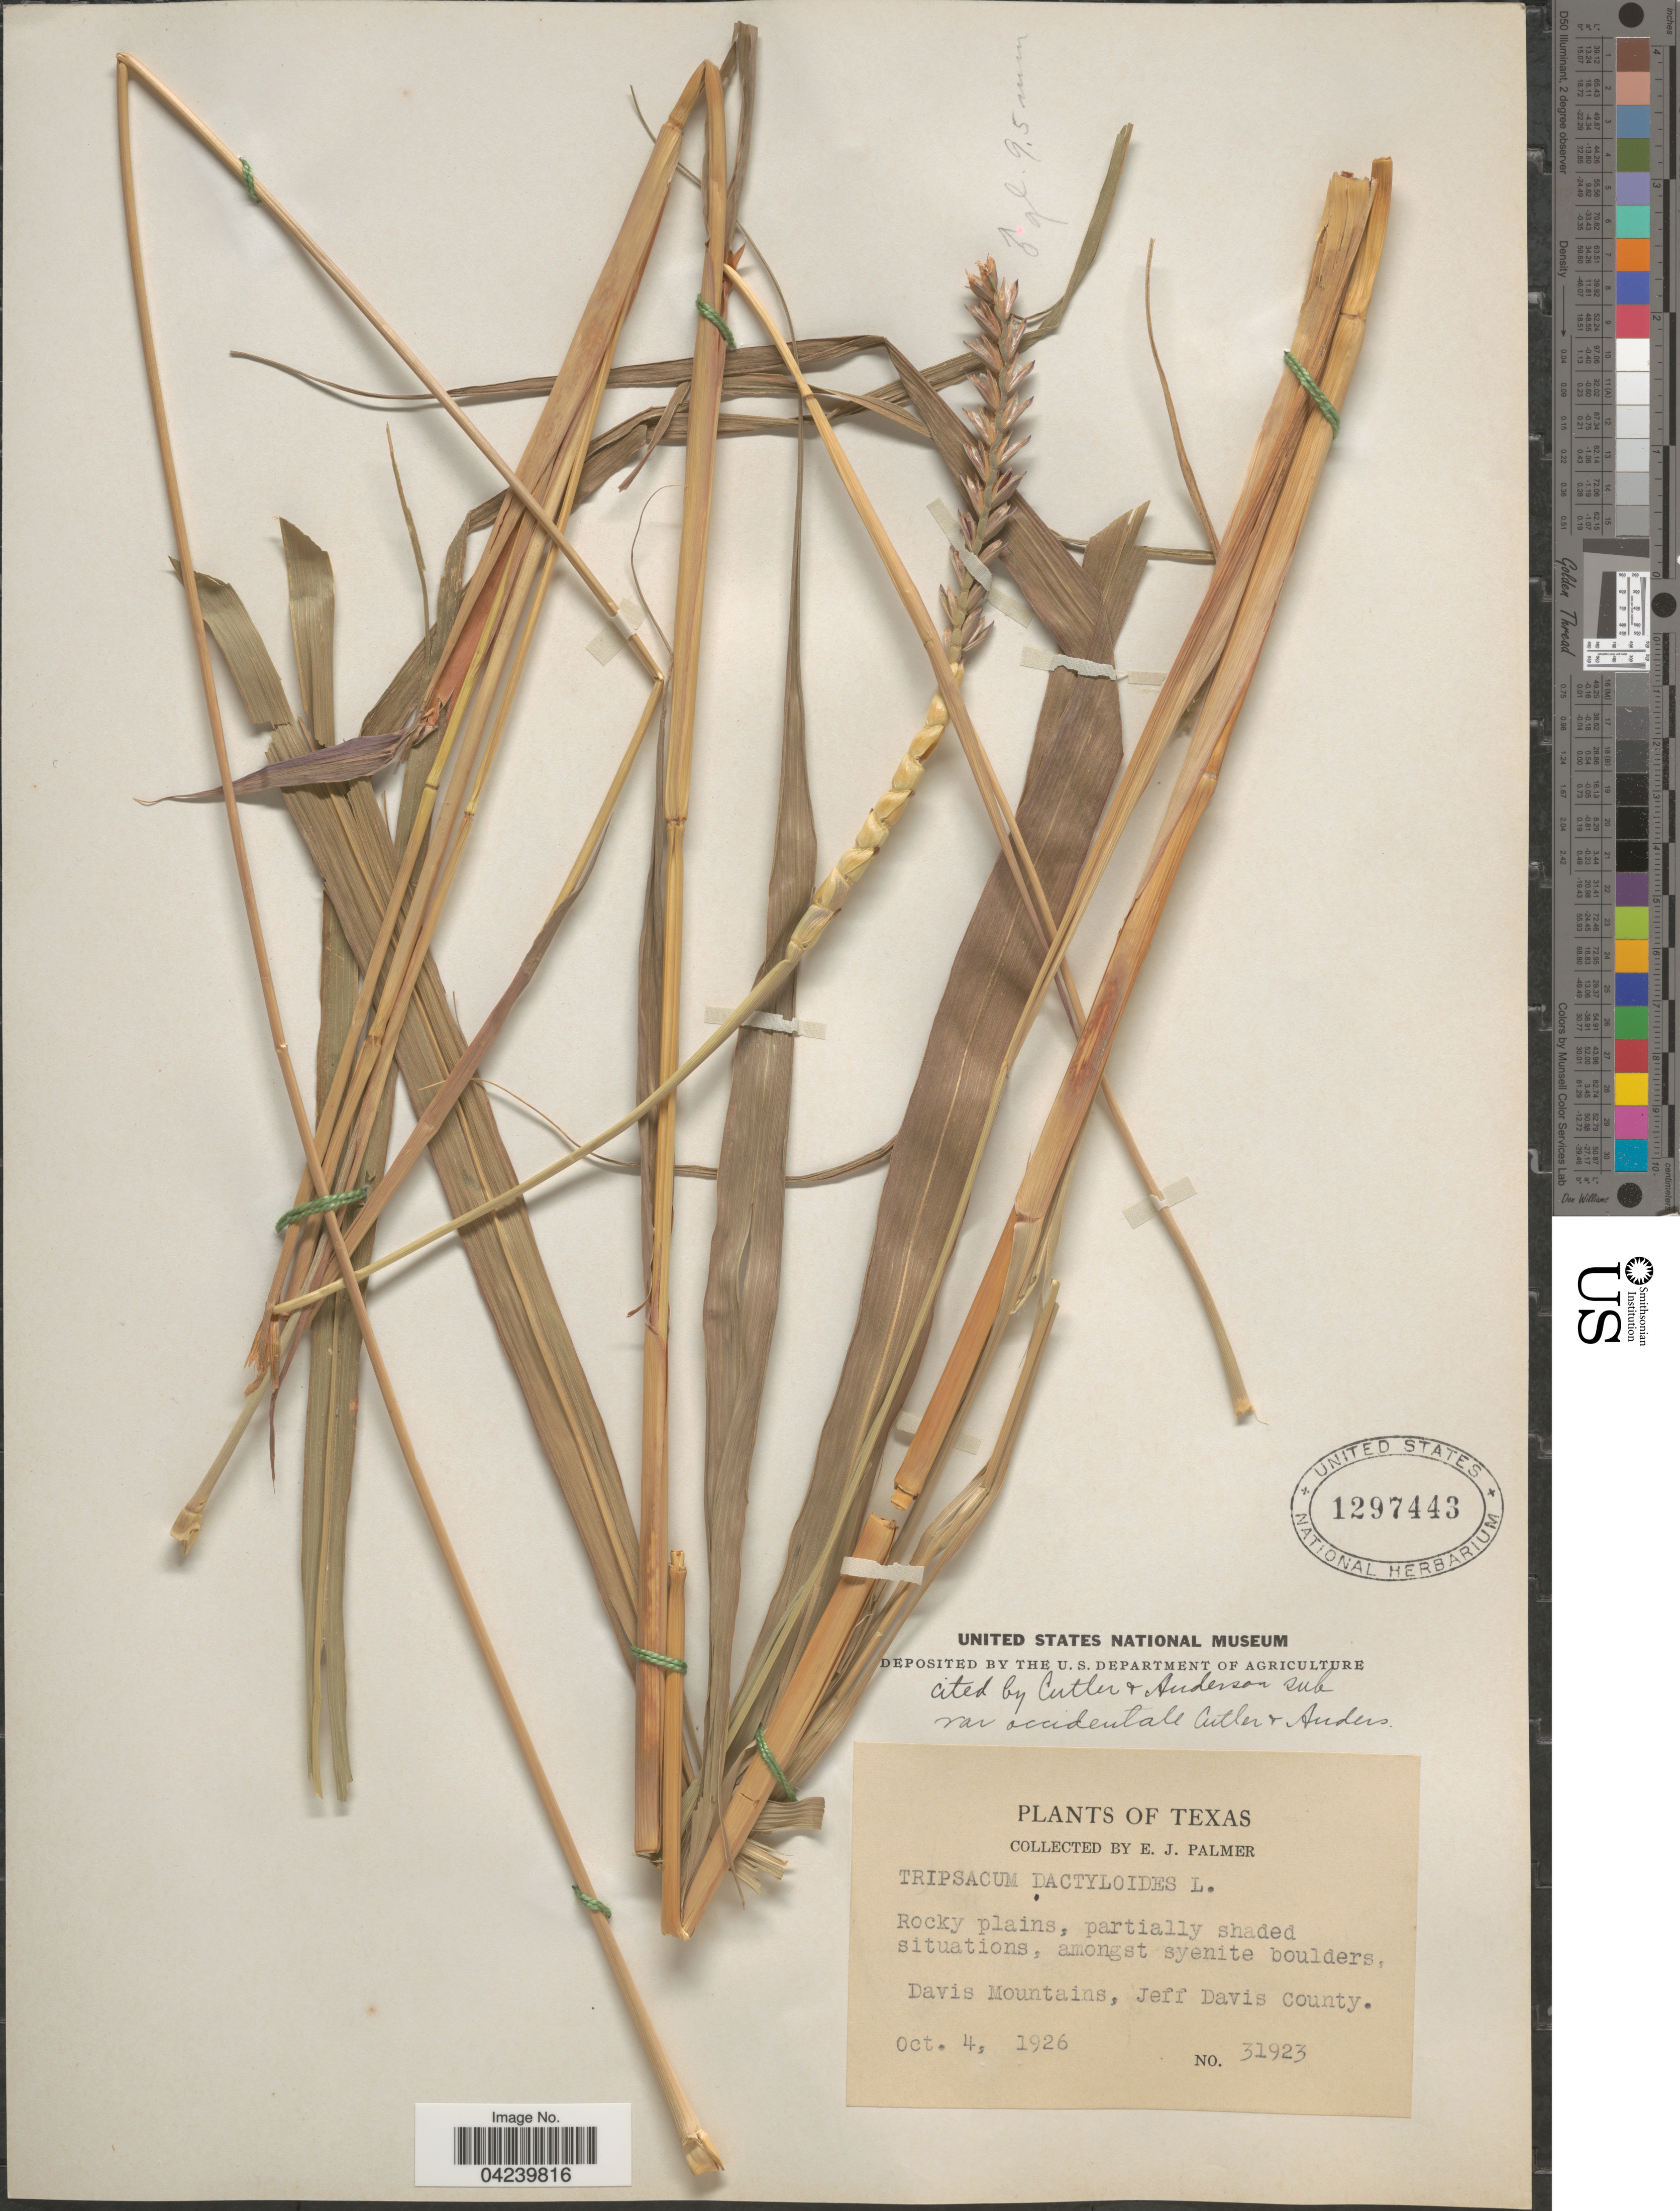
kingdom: Plantae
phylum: Tracheophyta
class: Liliopsida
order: Poales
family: Poaceae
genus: Tripsacum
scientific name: Tripsacum dactyloides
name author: (L.) L.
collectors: E. J. Palmer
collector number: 31923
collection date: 1926-10-04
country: United States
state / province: Texas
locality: Davis Mountains, Jeff Davis County.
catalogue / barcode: US 1297443